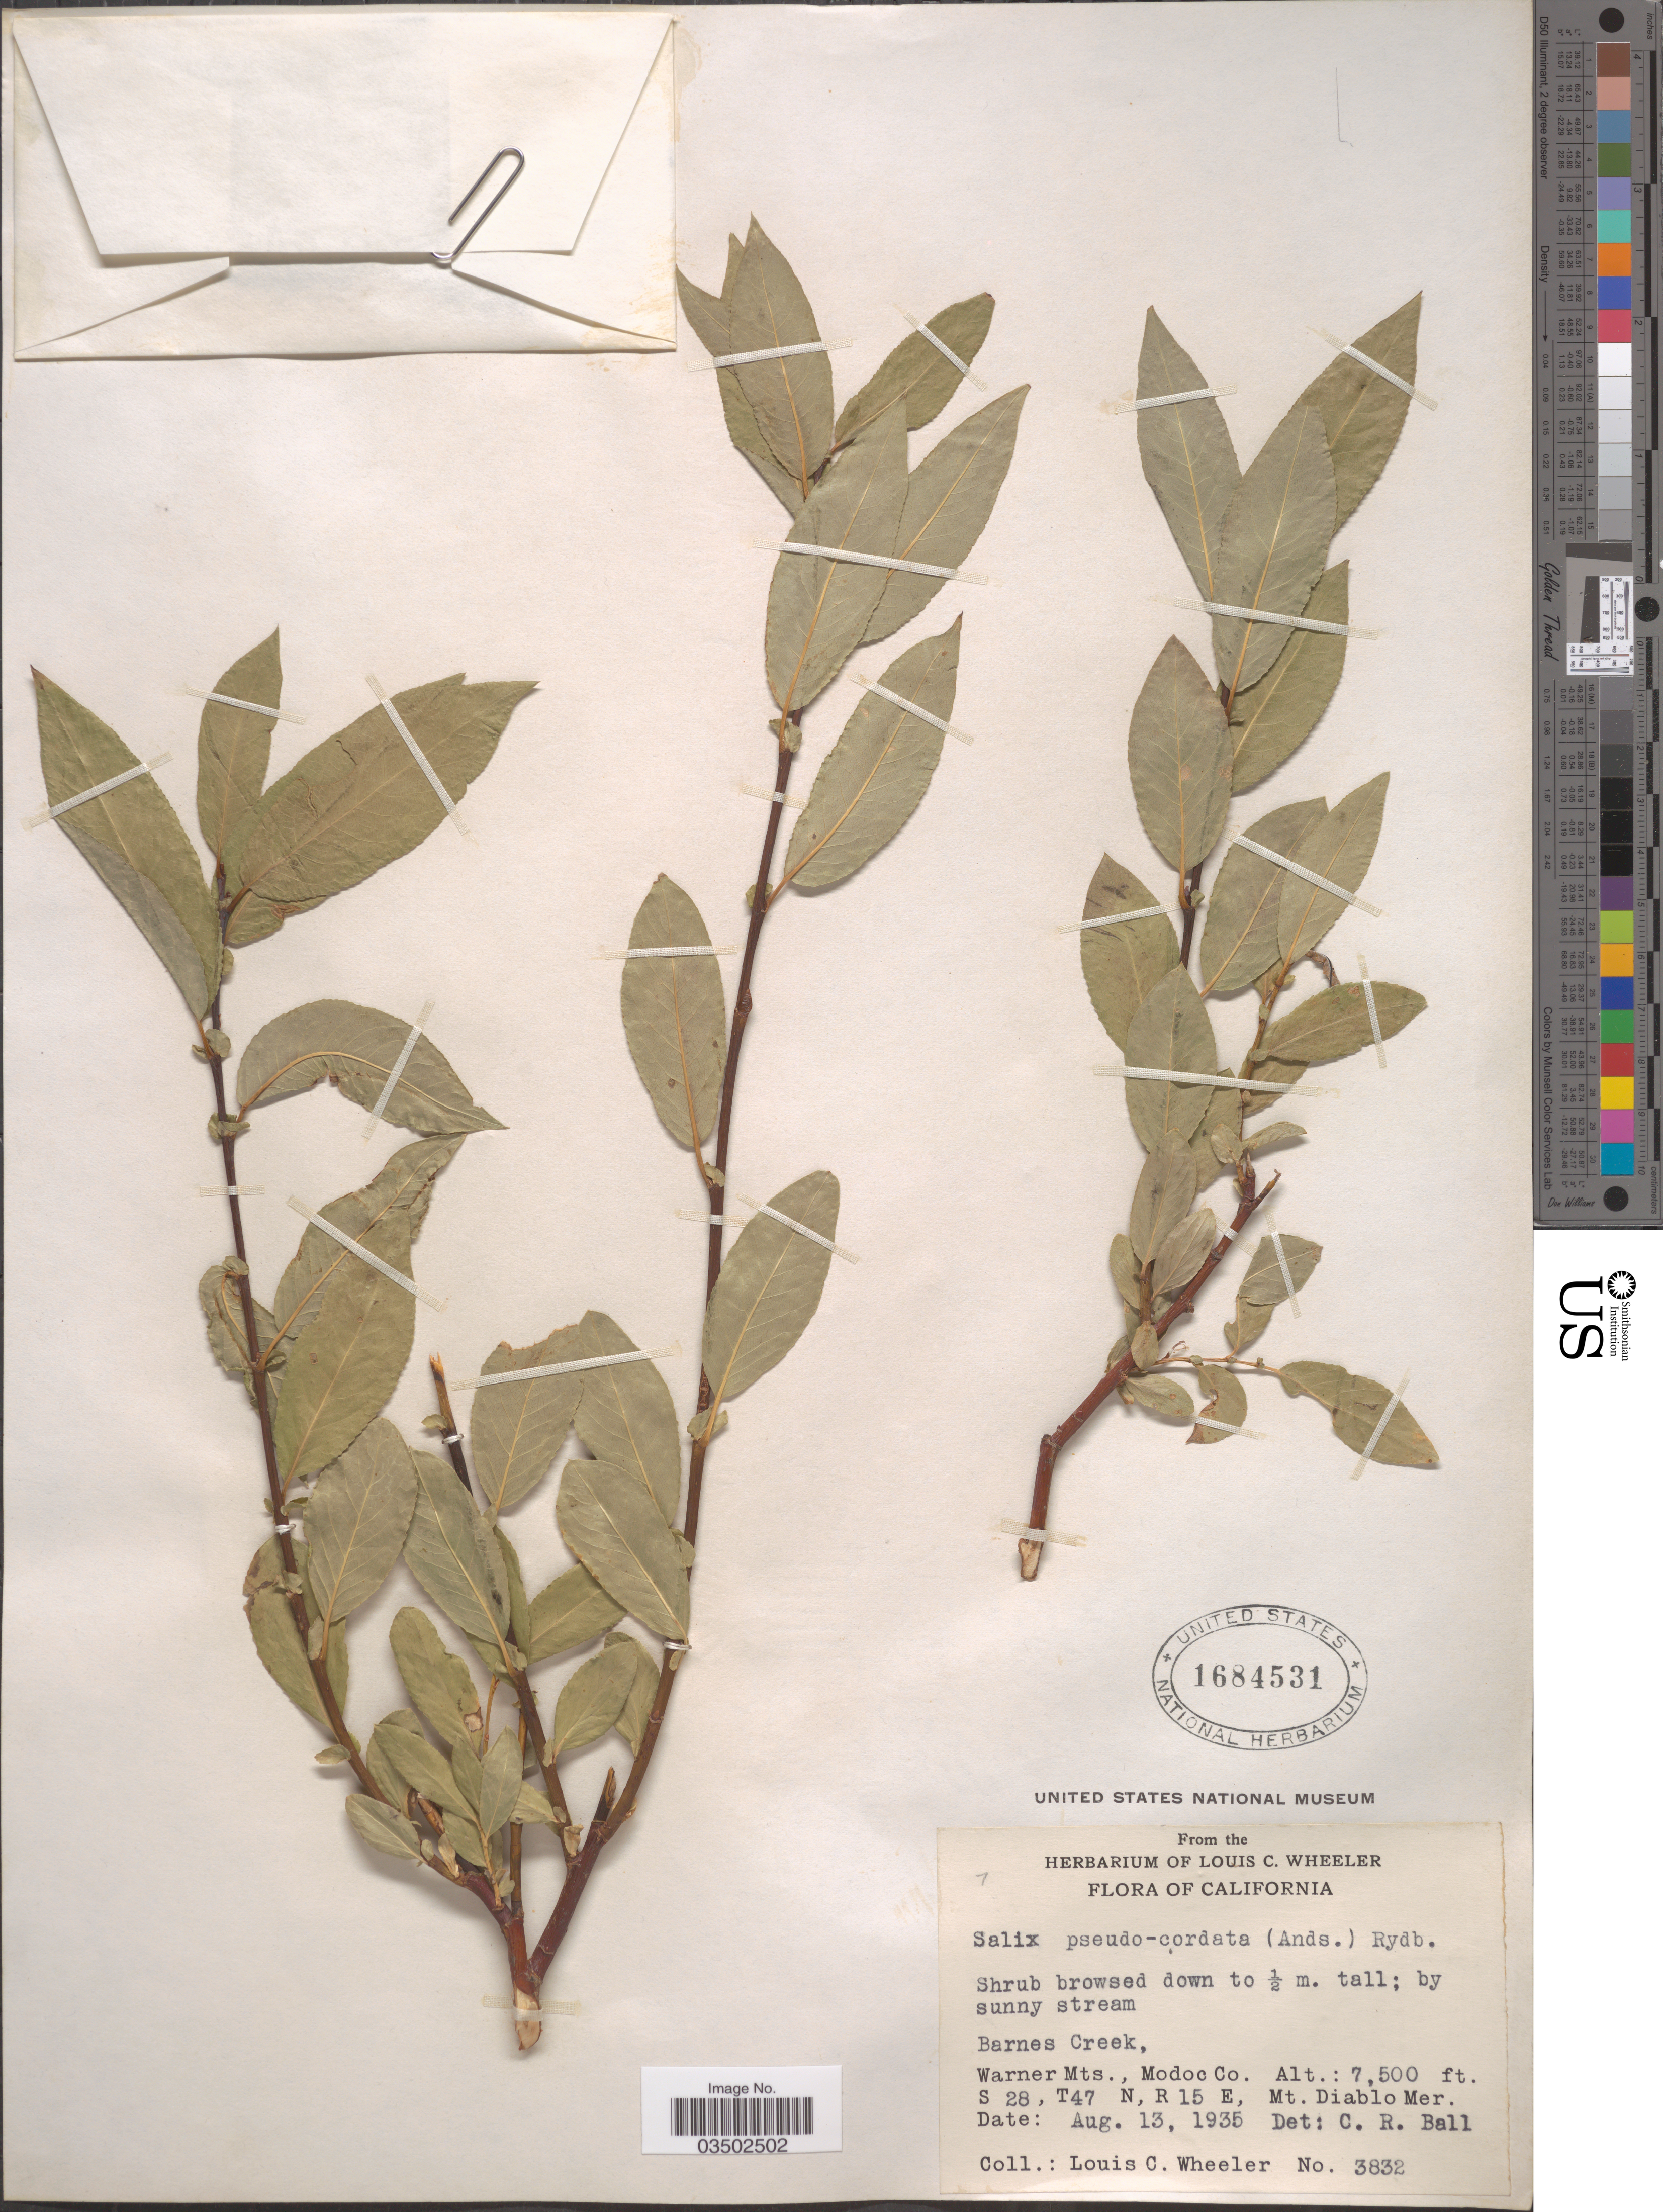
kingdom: Plantae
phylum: Tracheophyta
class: Magnoliopsida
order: Malpighiales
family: Salicaceae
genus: Salix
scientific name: Salix pseudocordata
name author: (Andersson) Andersson ex Rydb.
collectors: L. C. Wheeler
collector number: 3832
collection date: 1935-08-13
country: United States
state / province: California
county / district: Modoc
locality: Barnes Creek. Warner Mts., Modoc Co. S 28, T47 N, R 15 E, Mt. Diablo Mer.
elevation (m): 2286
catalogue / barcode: US 1684531